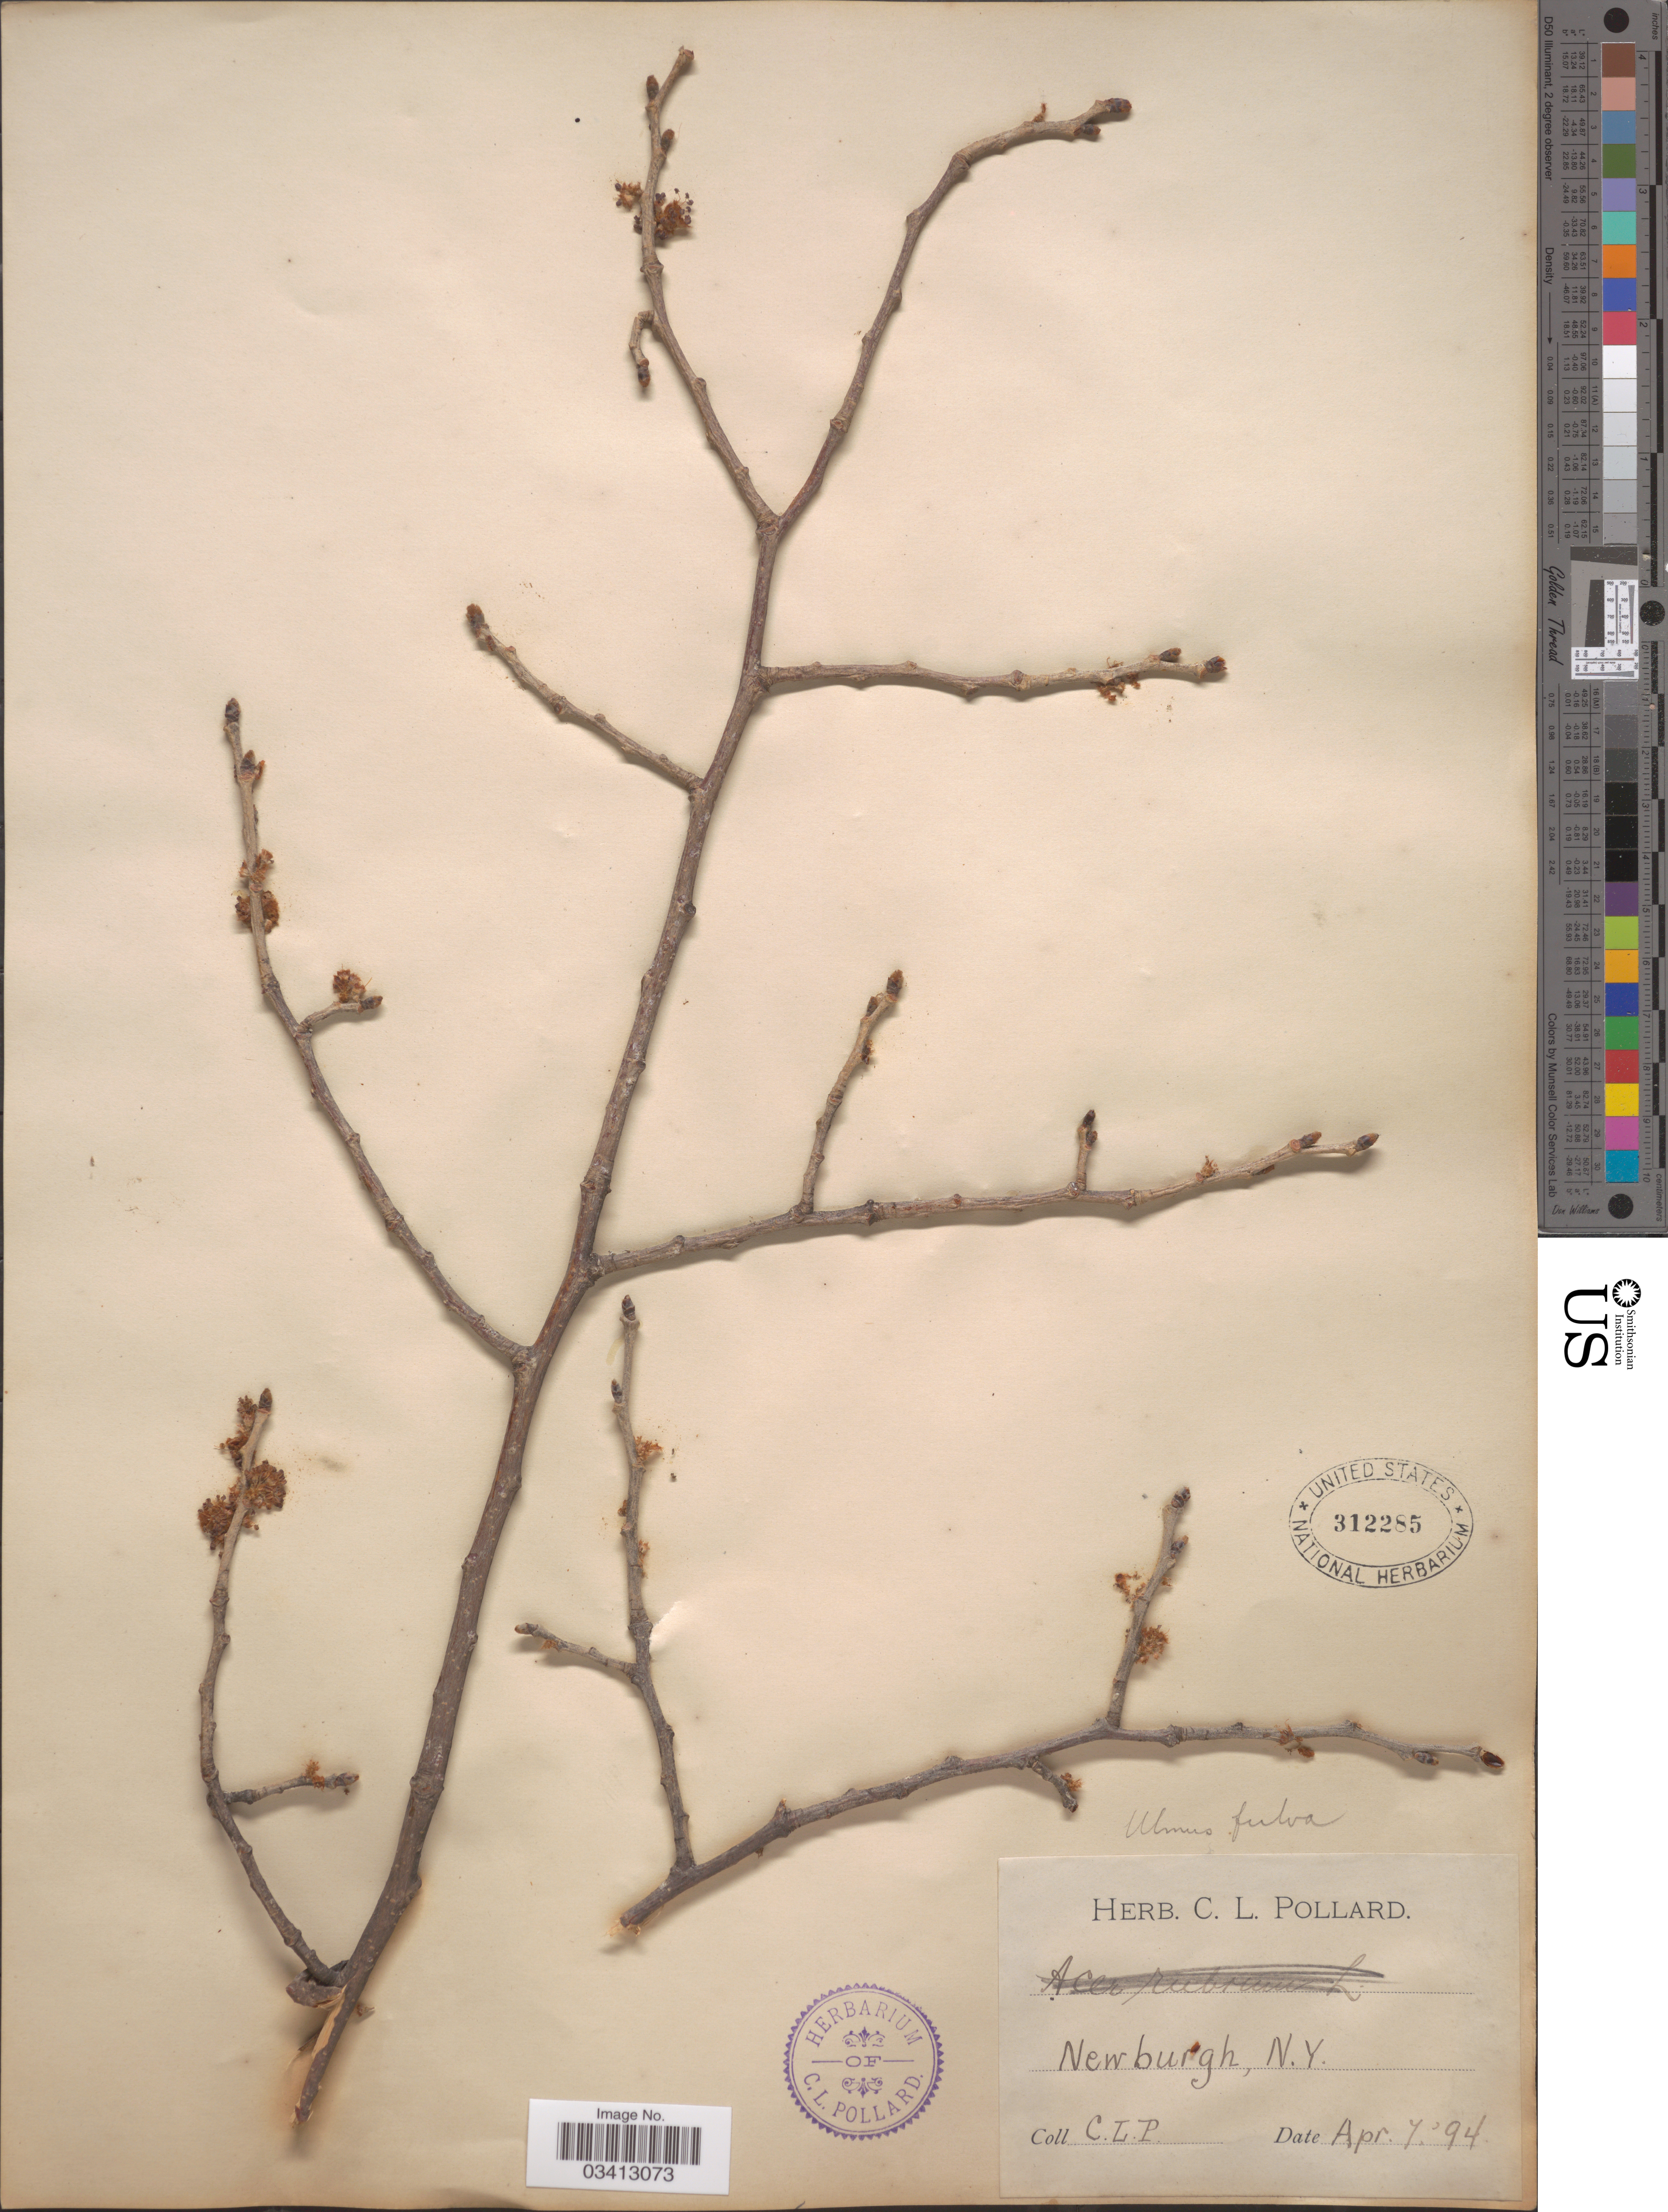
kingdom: Plantae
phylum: Tracheophyta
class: Magnoliopsida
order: Rosales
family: Ulmaceae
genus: Ulmus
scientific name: Ulmus rubra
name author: Muhl.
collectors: C. L. Pollard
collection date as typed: Transcribed d/m/y: 7/4/94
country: United States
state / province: New York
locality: Newburgh.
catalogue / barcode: US 312285